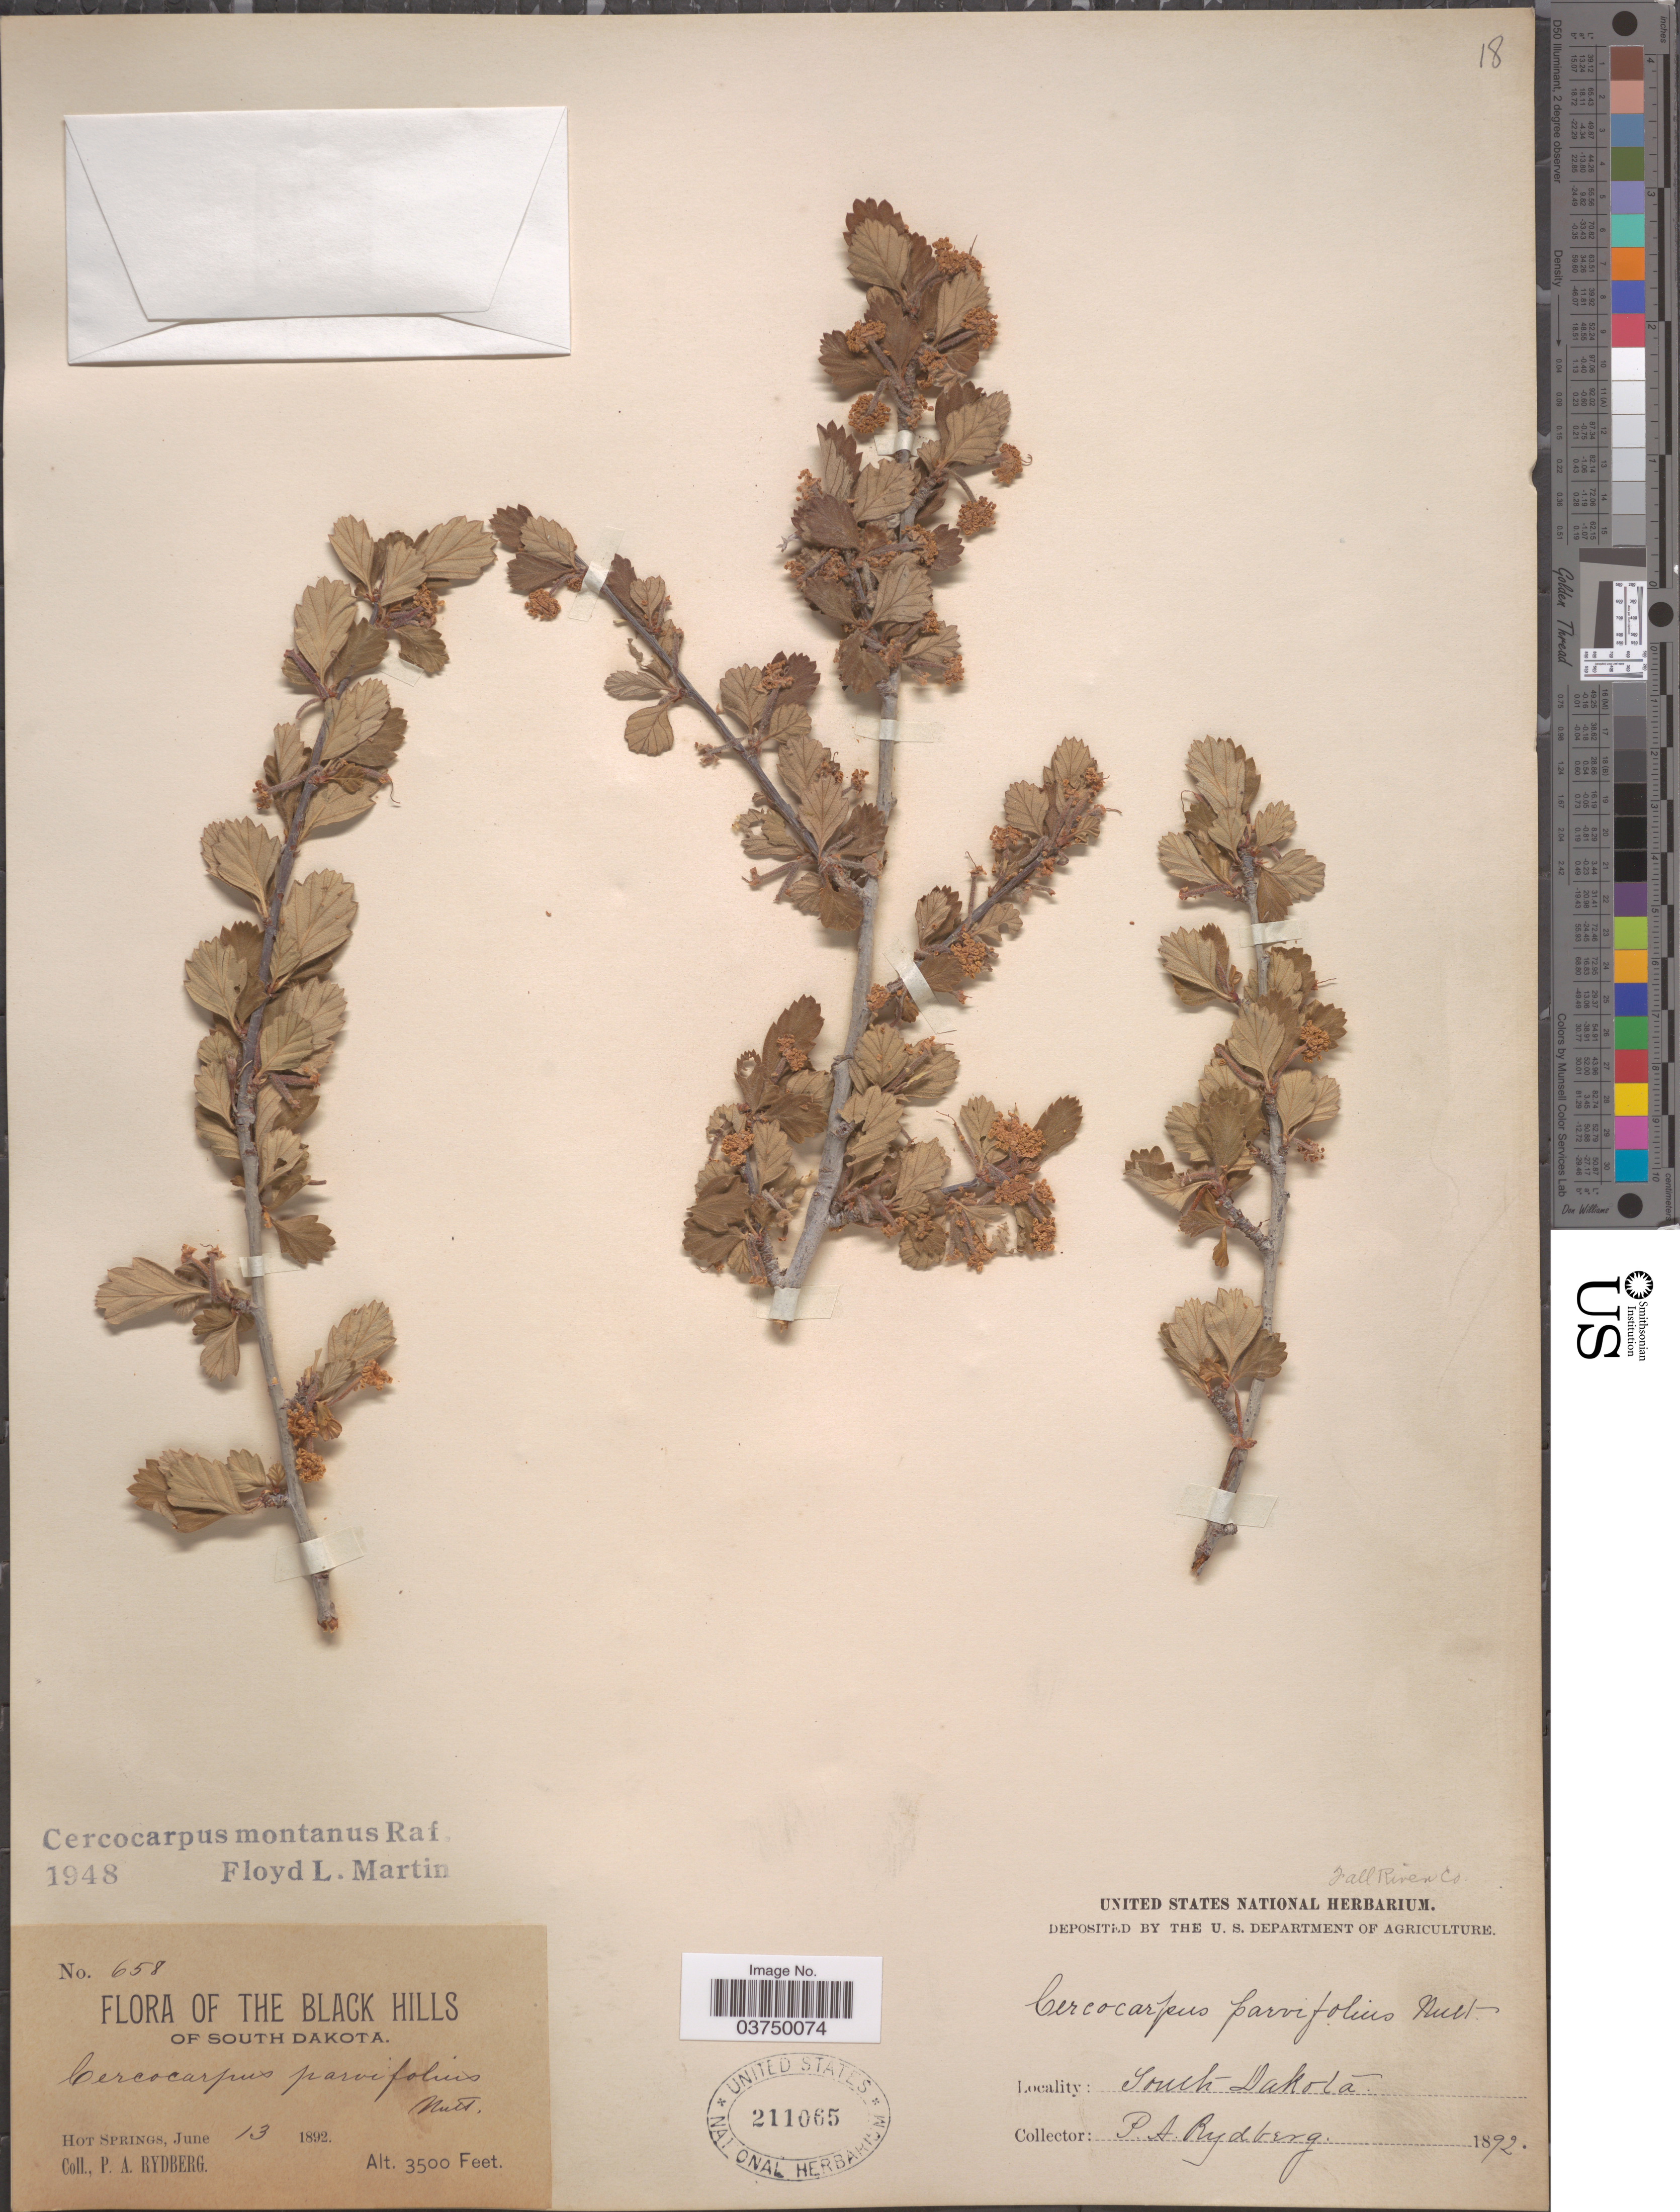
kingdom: Plantae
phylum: Tracheophyta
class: Magnoliopsida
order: Rosales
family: Rosaceae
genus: Cercocarpus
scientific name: Cercocarpus montanus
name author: Raf.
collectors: P. A. Rydberg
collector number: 658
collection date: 1892-06-13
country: United States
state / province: South Dakota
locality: The Black Hills of South Dakota. Hot Springs. Fall River Co.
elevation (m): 1067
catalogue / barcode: US 211065